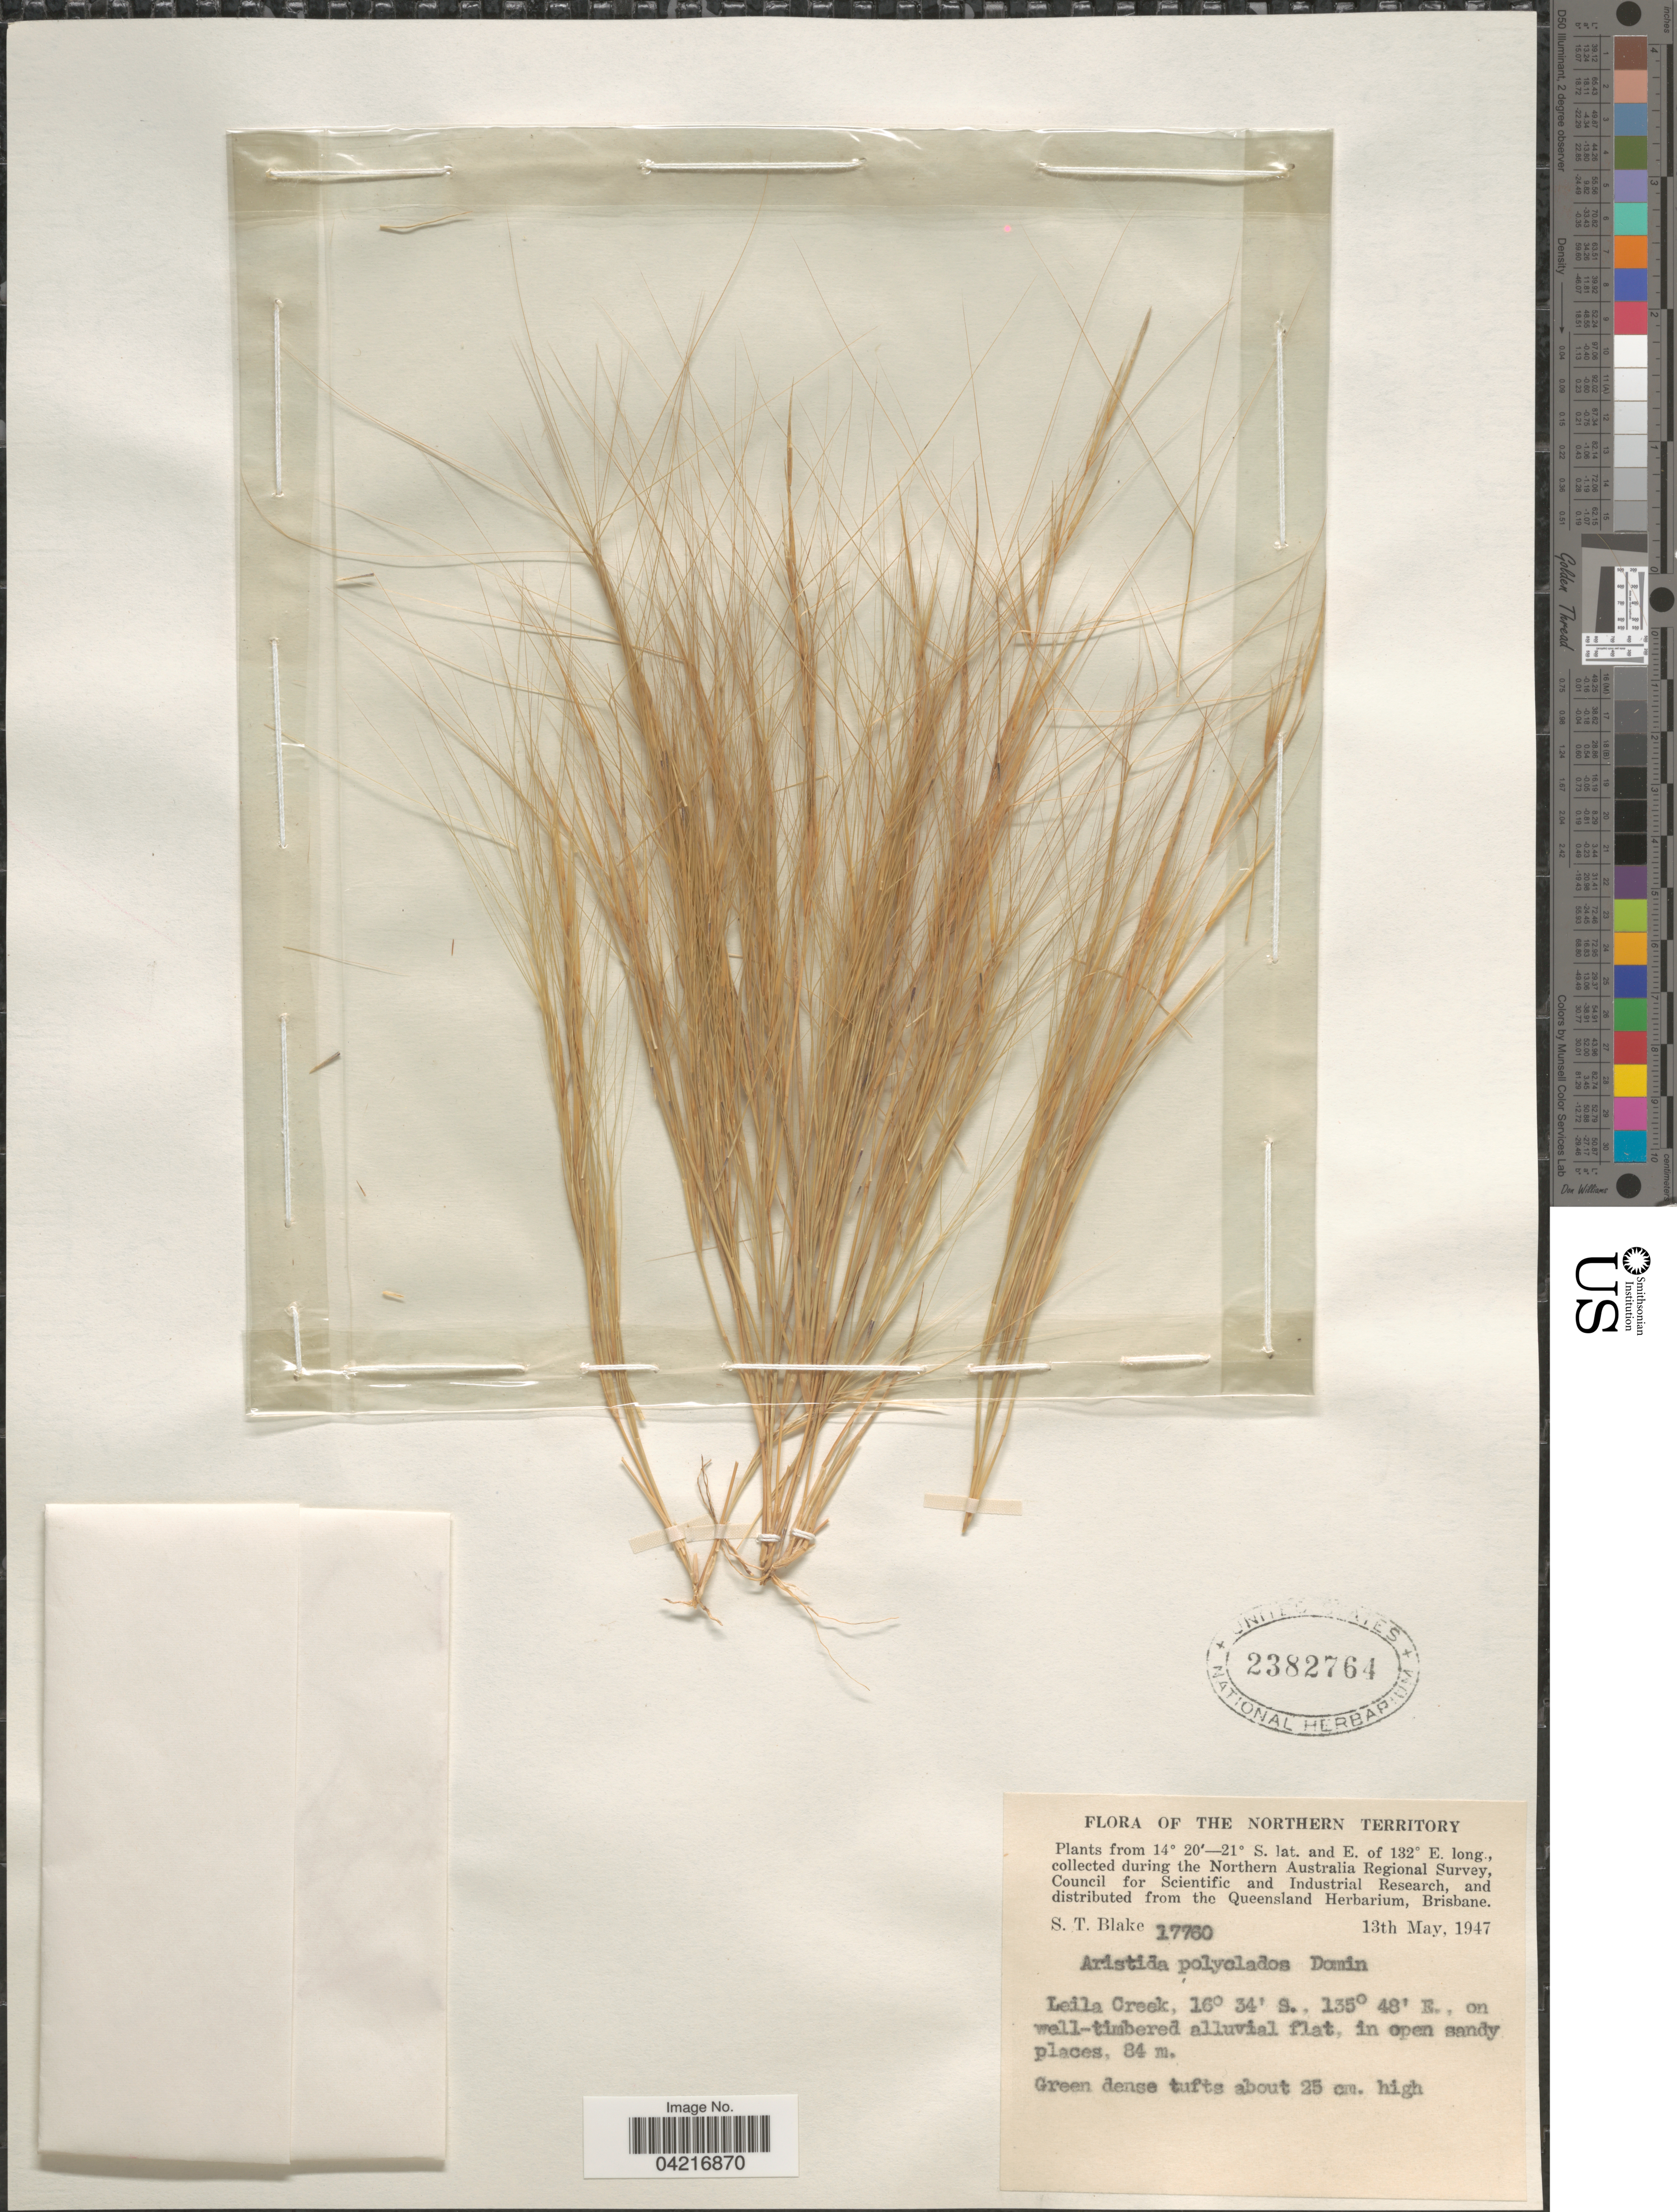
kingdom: Plantae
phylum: Tracheophyta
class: Liliopsida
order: Poales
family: Poaceae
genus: Aristida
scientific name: Aristida polyclados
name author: Domin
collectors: S. T. Blake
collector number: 17760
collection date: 1947-05-13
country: Australia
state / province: Northern Territory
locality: The Northern Australia Regional Survey. Leila Creek.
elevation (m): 84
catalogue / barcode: US 2382764